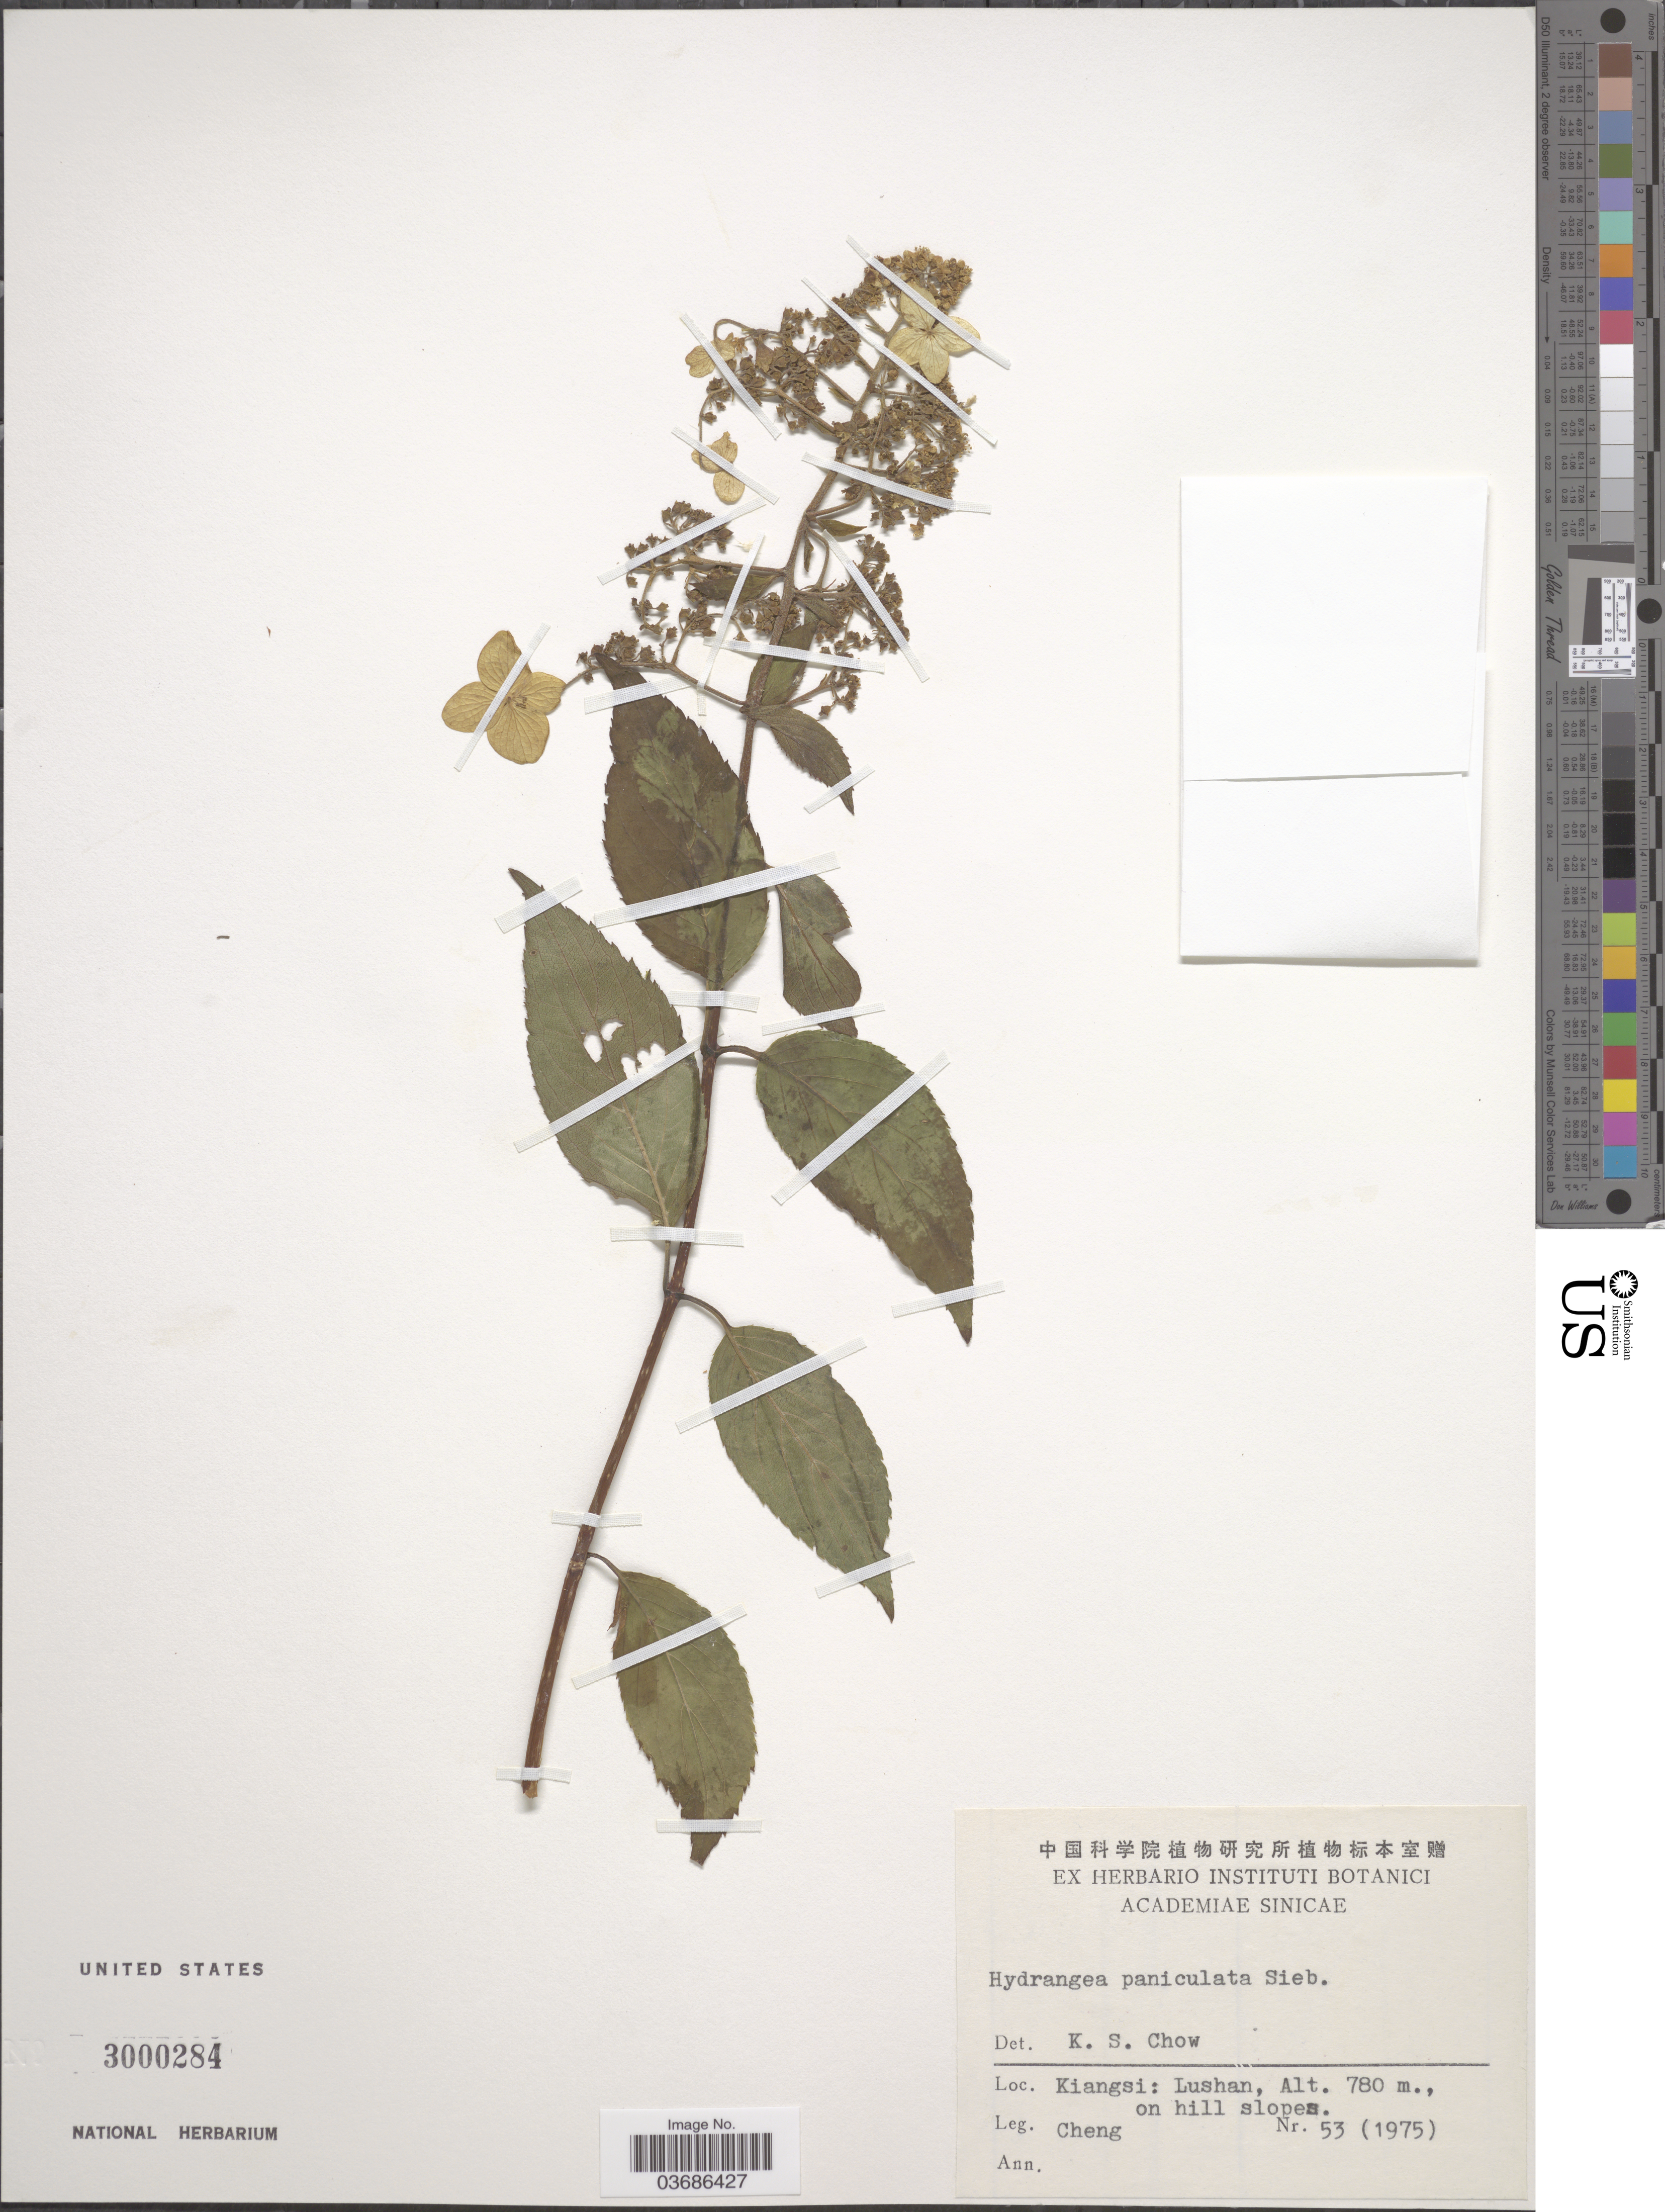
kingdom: Plantae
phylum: Tracheophyta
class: Magnoliopsida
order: Cornales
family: Hydrangeaceae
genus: Hydrangea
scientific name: Hydrangea paniculata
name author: Siebold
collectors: -. Cheng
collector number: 53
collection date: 1975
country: China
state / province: Jiangxi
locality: Kiangsi: Lushan, on hill slopes.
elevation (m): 780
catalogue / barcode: US 3000284